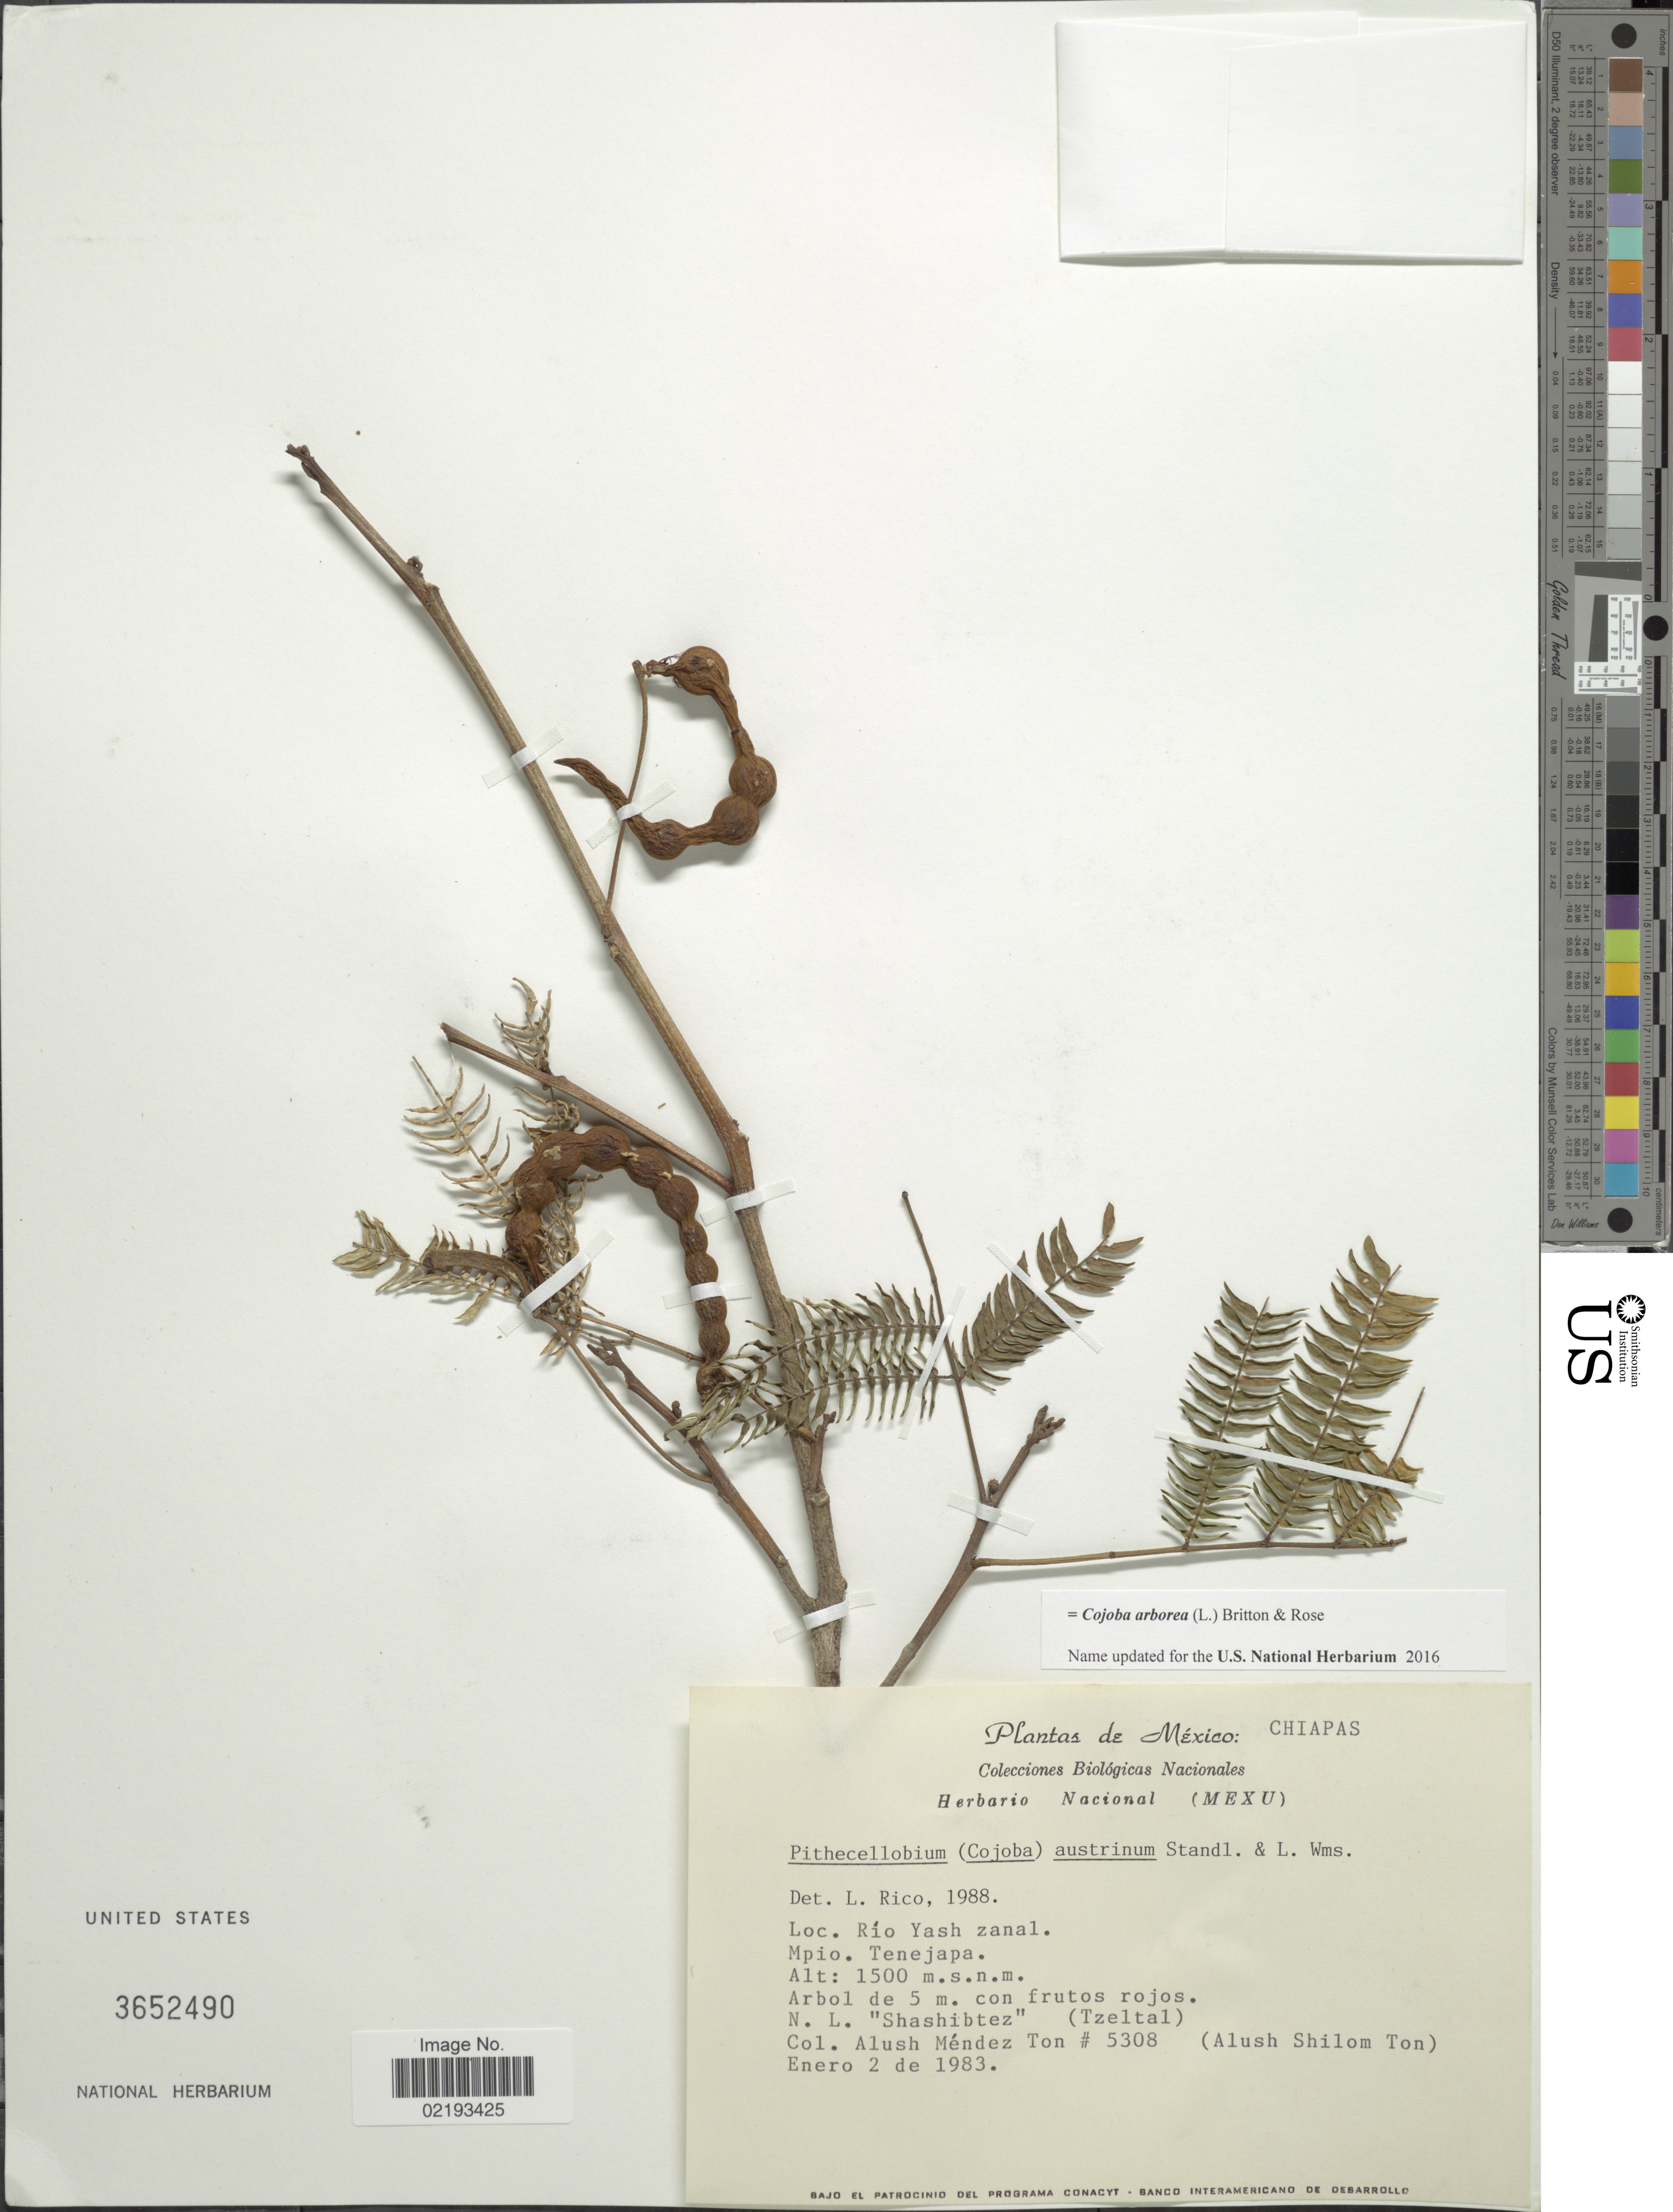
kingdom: Plantae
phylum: Tracheophyta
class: Magnoliopsida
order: Fabales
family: Fabaceae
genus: Cojoba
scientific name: Cojoba arborea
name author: (L.) Britton & Rose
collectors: A. S. Ton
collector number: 5308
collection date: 1983-01-02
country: Mexico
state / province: Chiapas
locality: Río Yash zanal, Mpio Tenejapa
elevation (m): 1500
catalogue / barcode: US 3652490